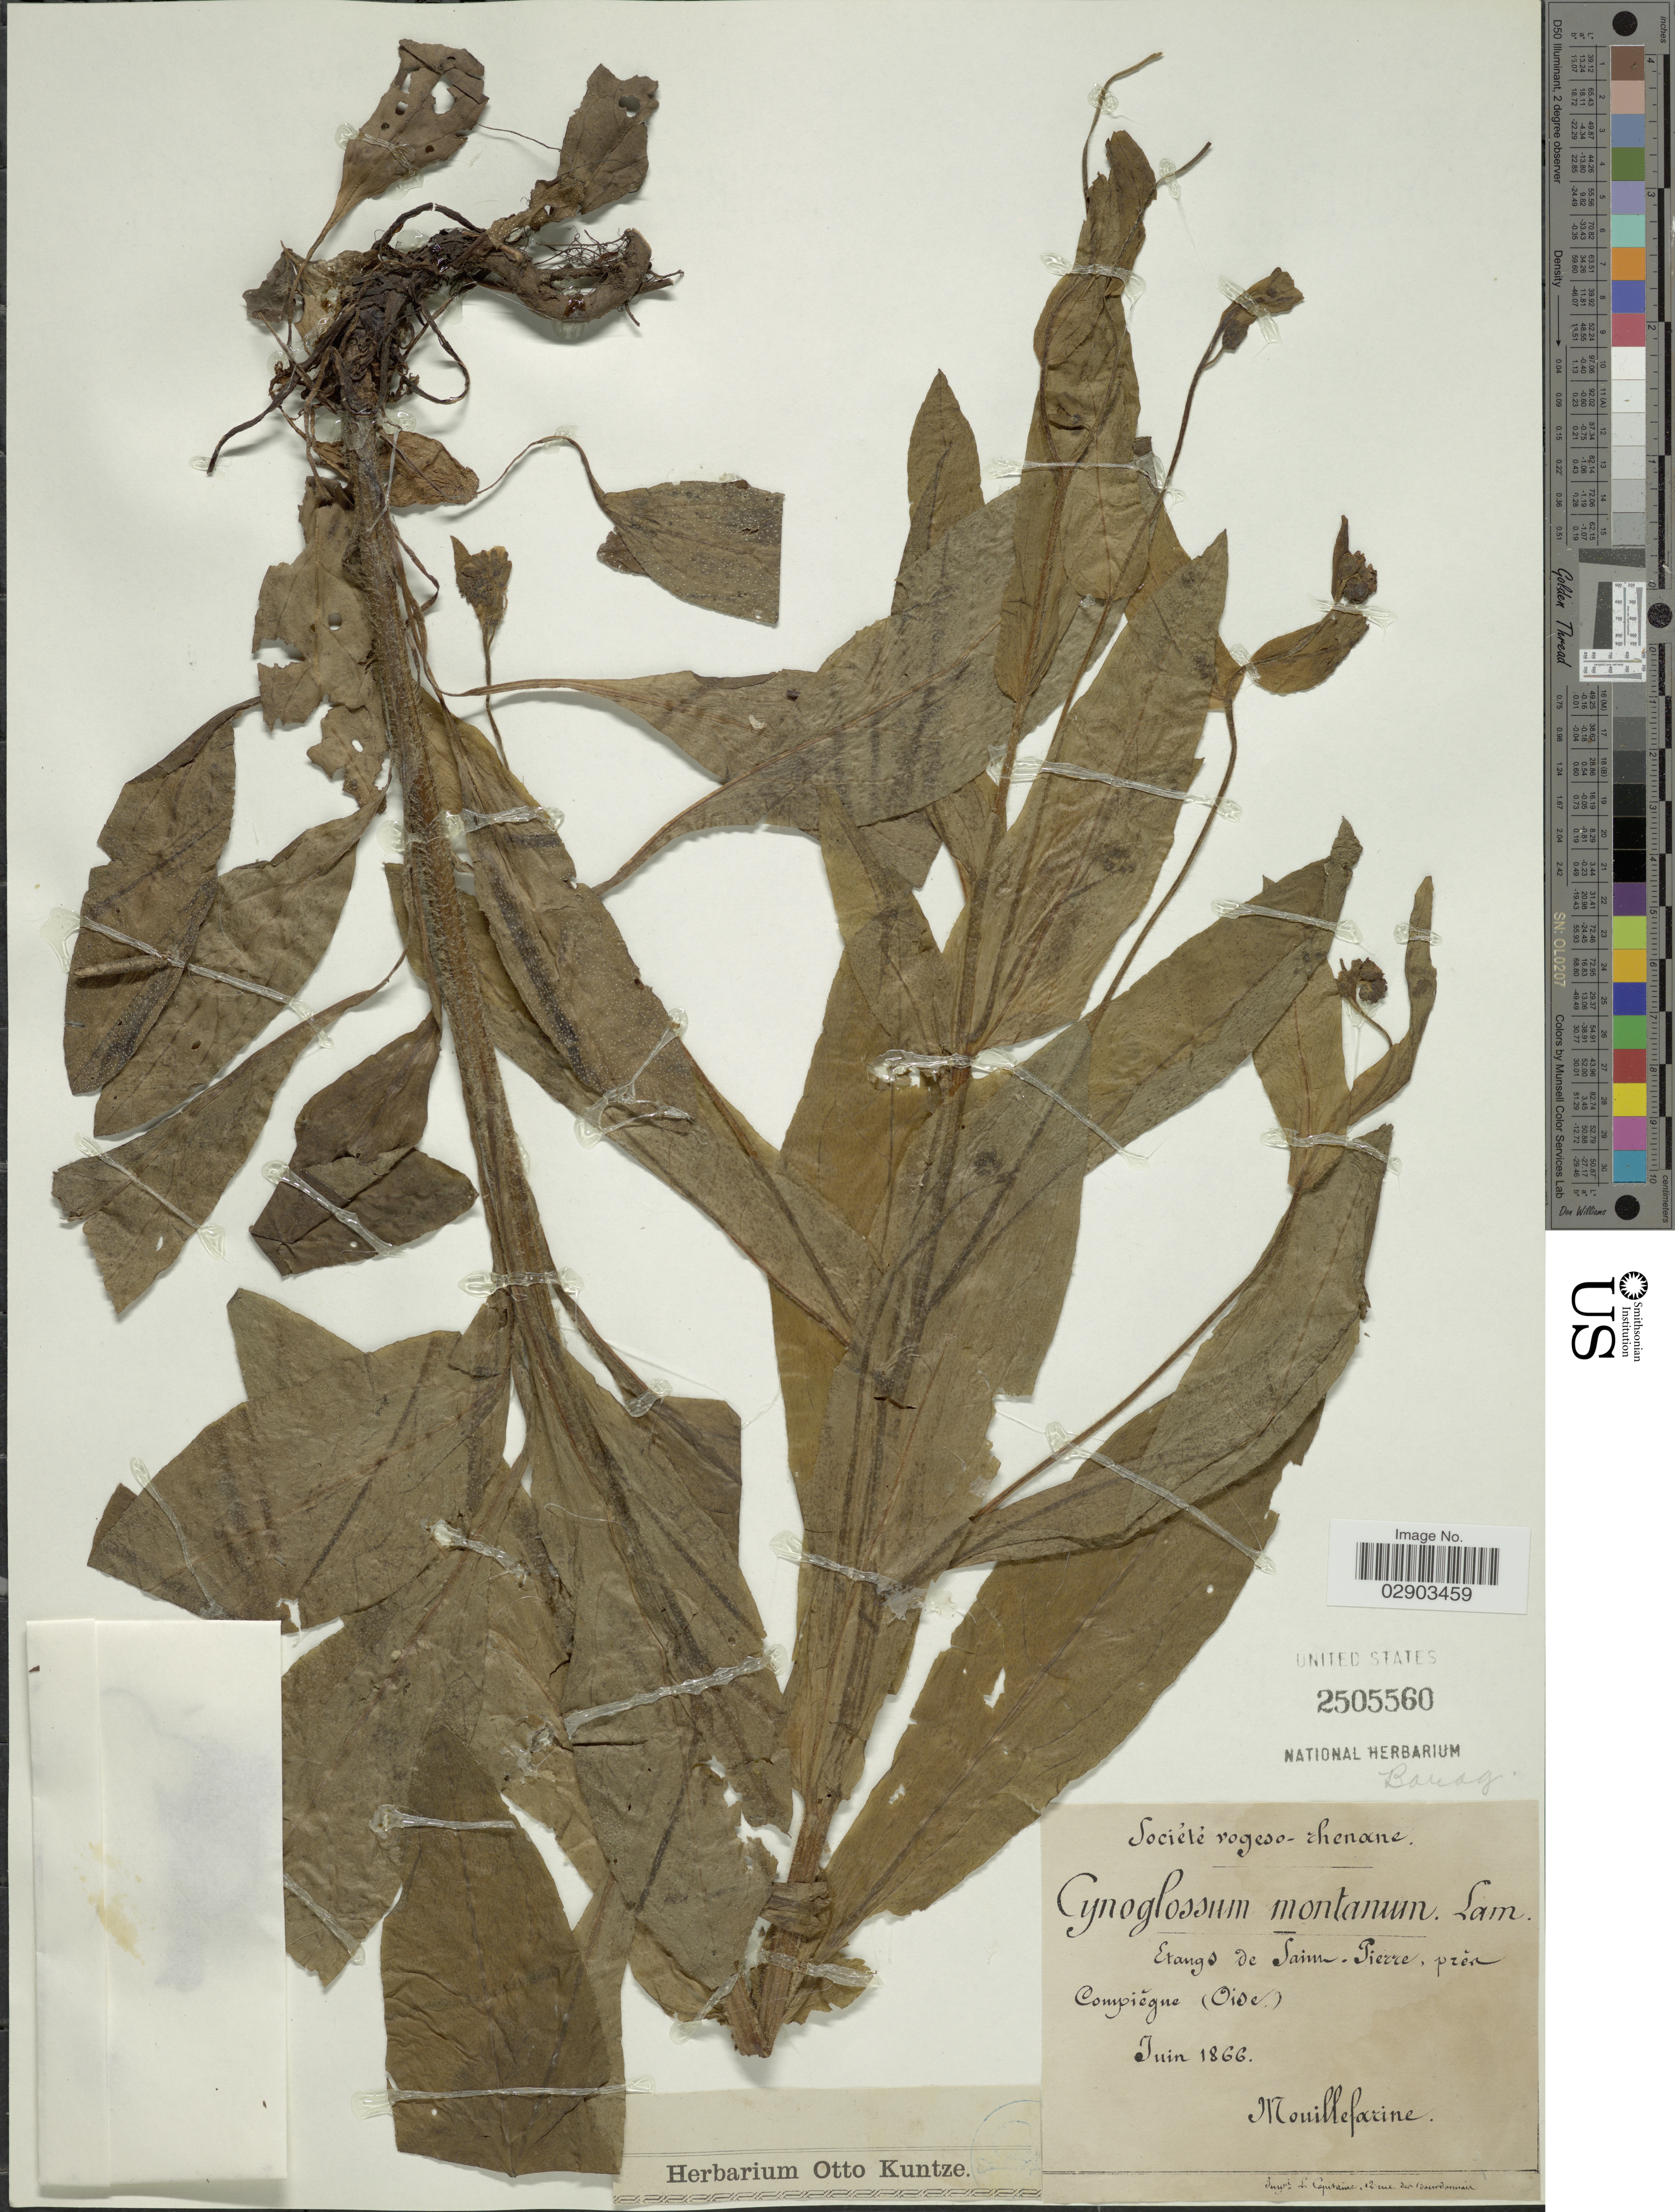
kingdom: Plantae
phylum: Tracheophyta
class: Magnoliopsida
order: Boraginales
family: Boraginaceae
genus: Cynoglossum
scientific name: Cynoglossum montanum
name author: L.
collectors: A. Mouillefarine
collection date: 1866-06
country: France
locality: Etangs de Saim-Pierre, près Compiégne (Oise.)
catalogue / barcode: US 2505560